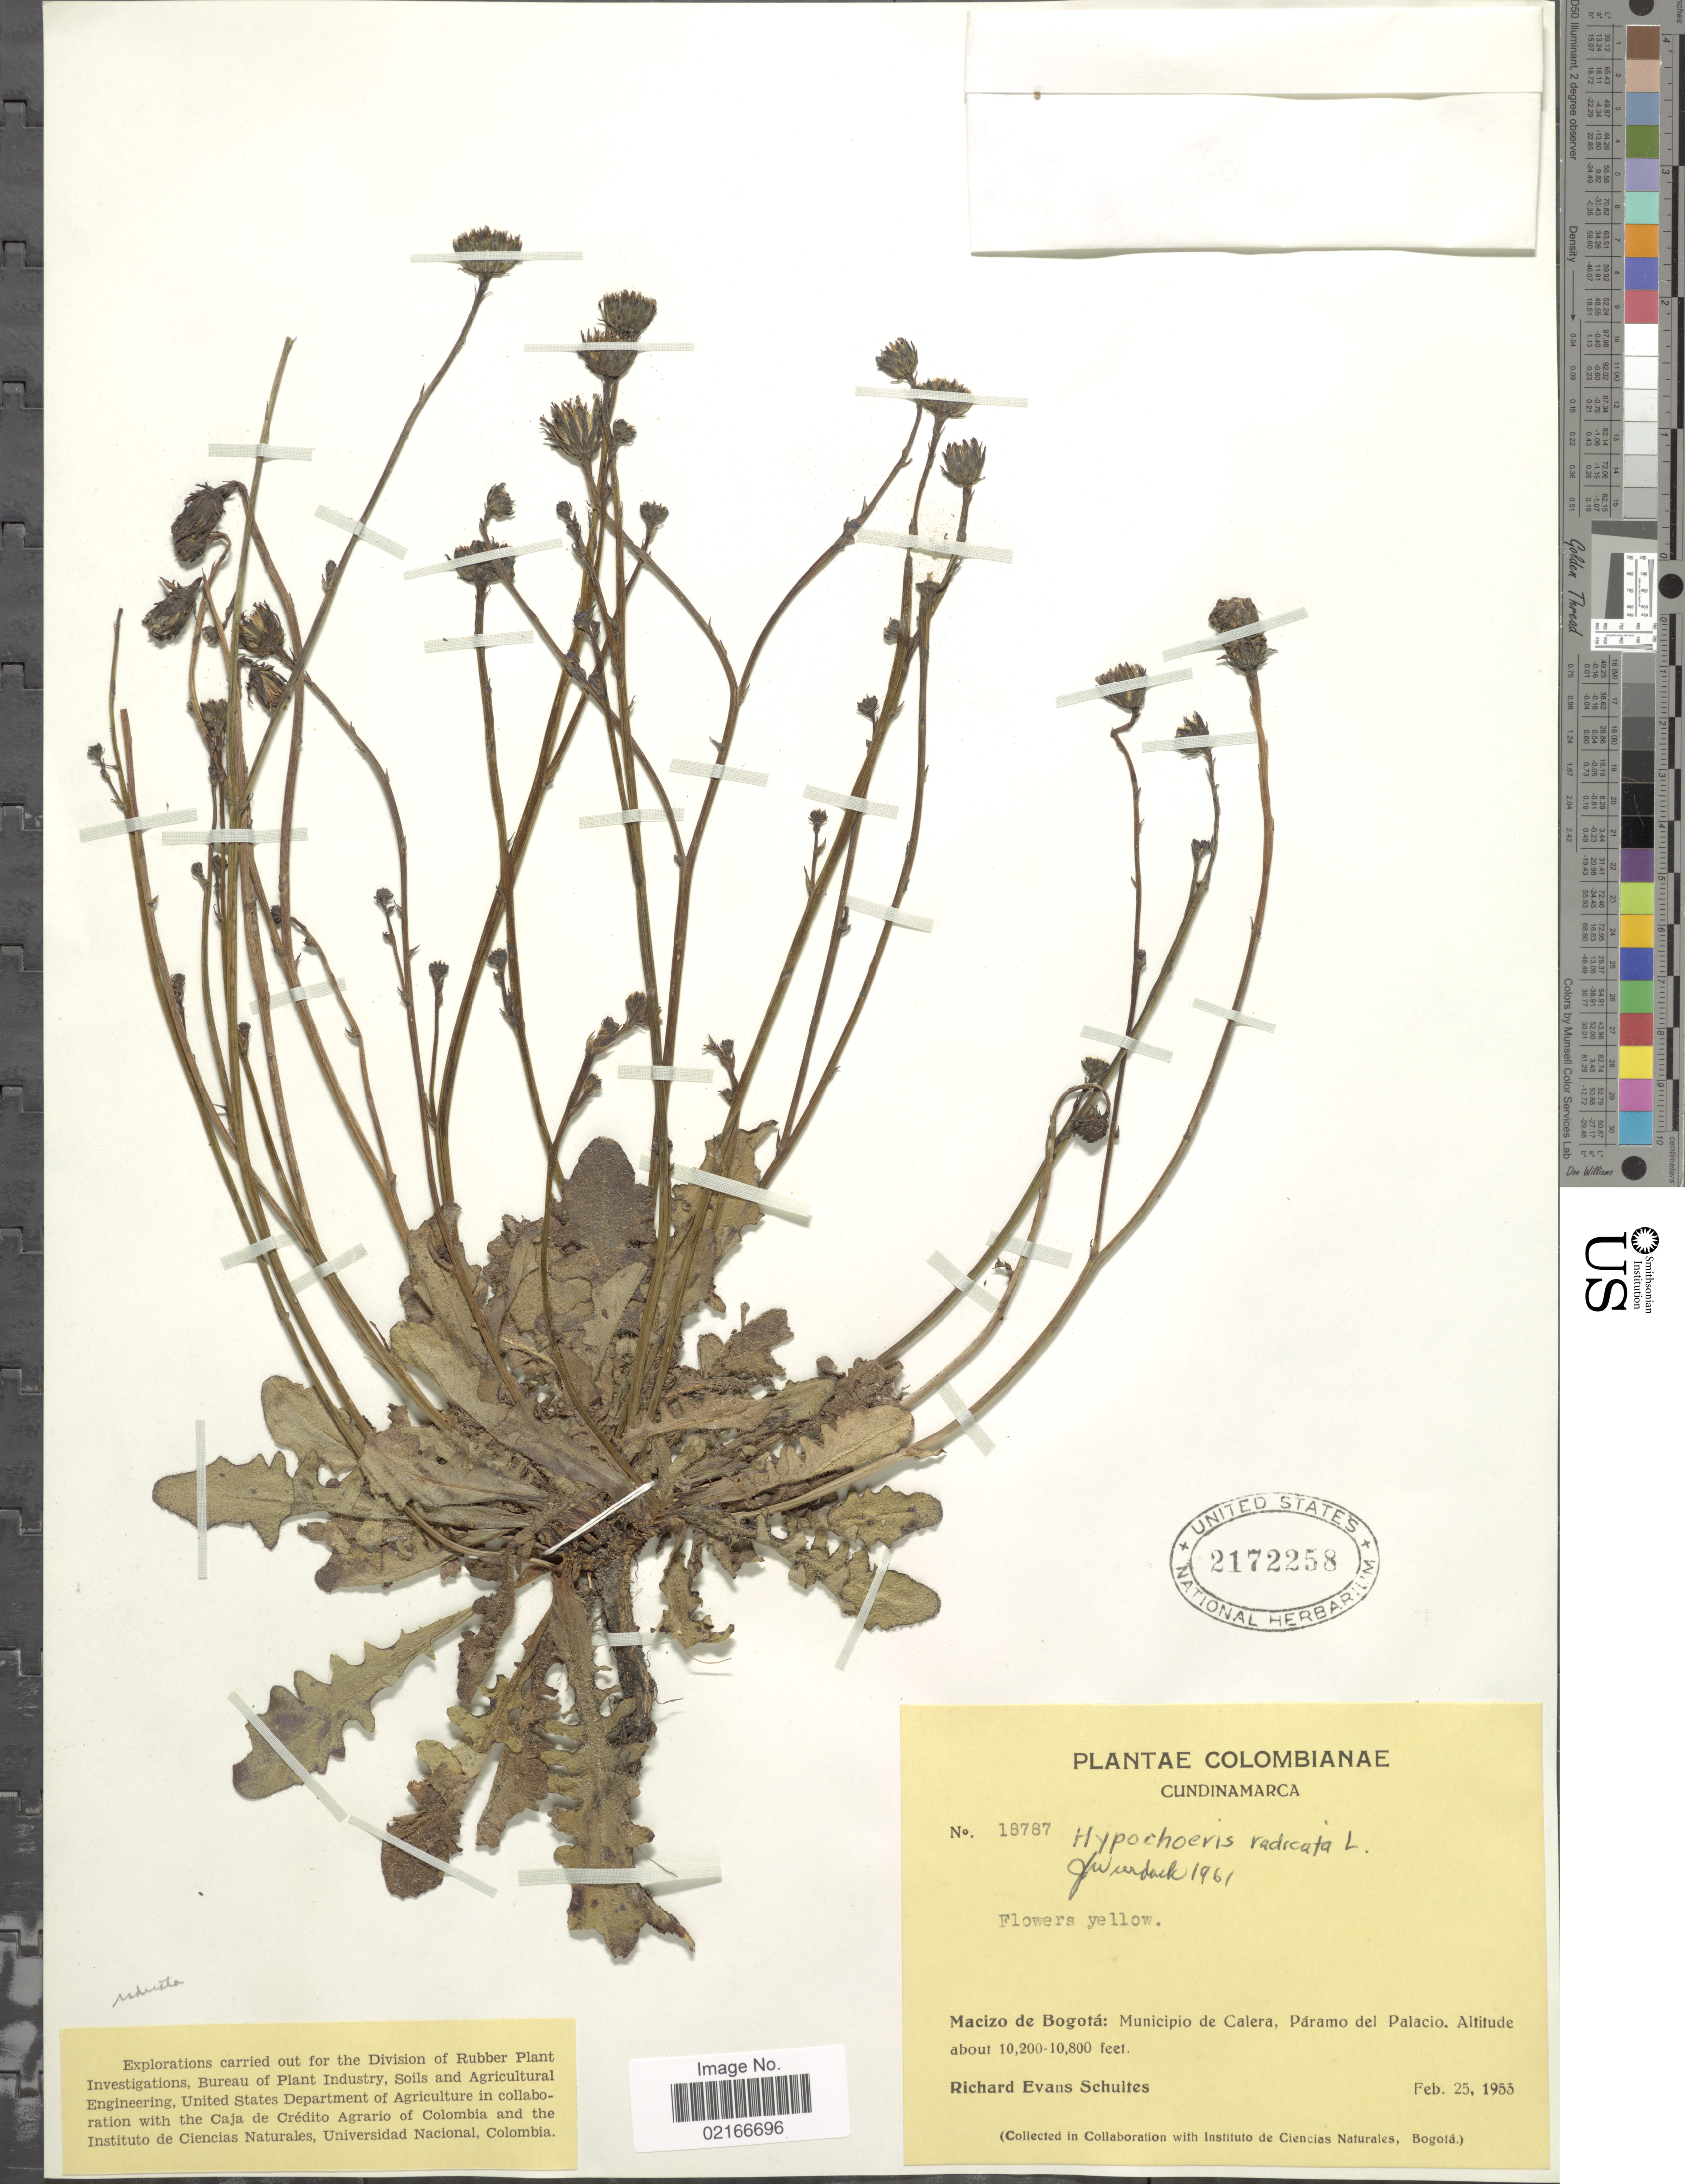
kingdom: Plantae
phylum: Tracheophyta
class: Magnoliopsida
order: Asterales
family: Asteraceae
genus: Hypochaeris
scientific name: Hypochaeris radicata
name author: L.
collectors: R. E. Schultes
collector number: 18787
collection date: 1953-02-25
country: Colombia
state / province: Cundinamarca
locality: Macizo de Bogotá: Municipio de Calera, Páramo del Palacio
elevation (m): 3109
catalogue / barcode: US 2172258